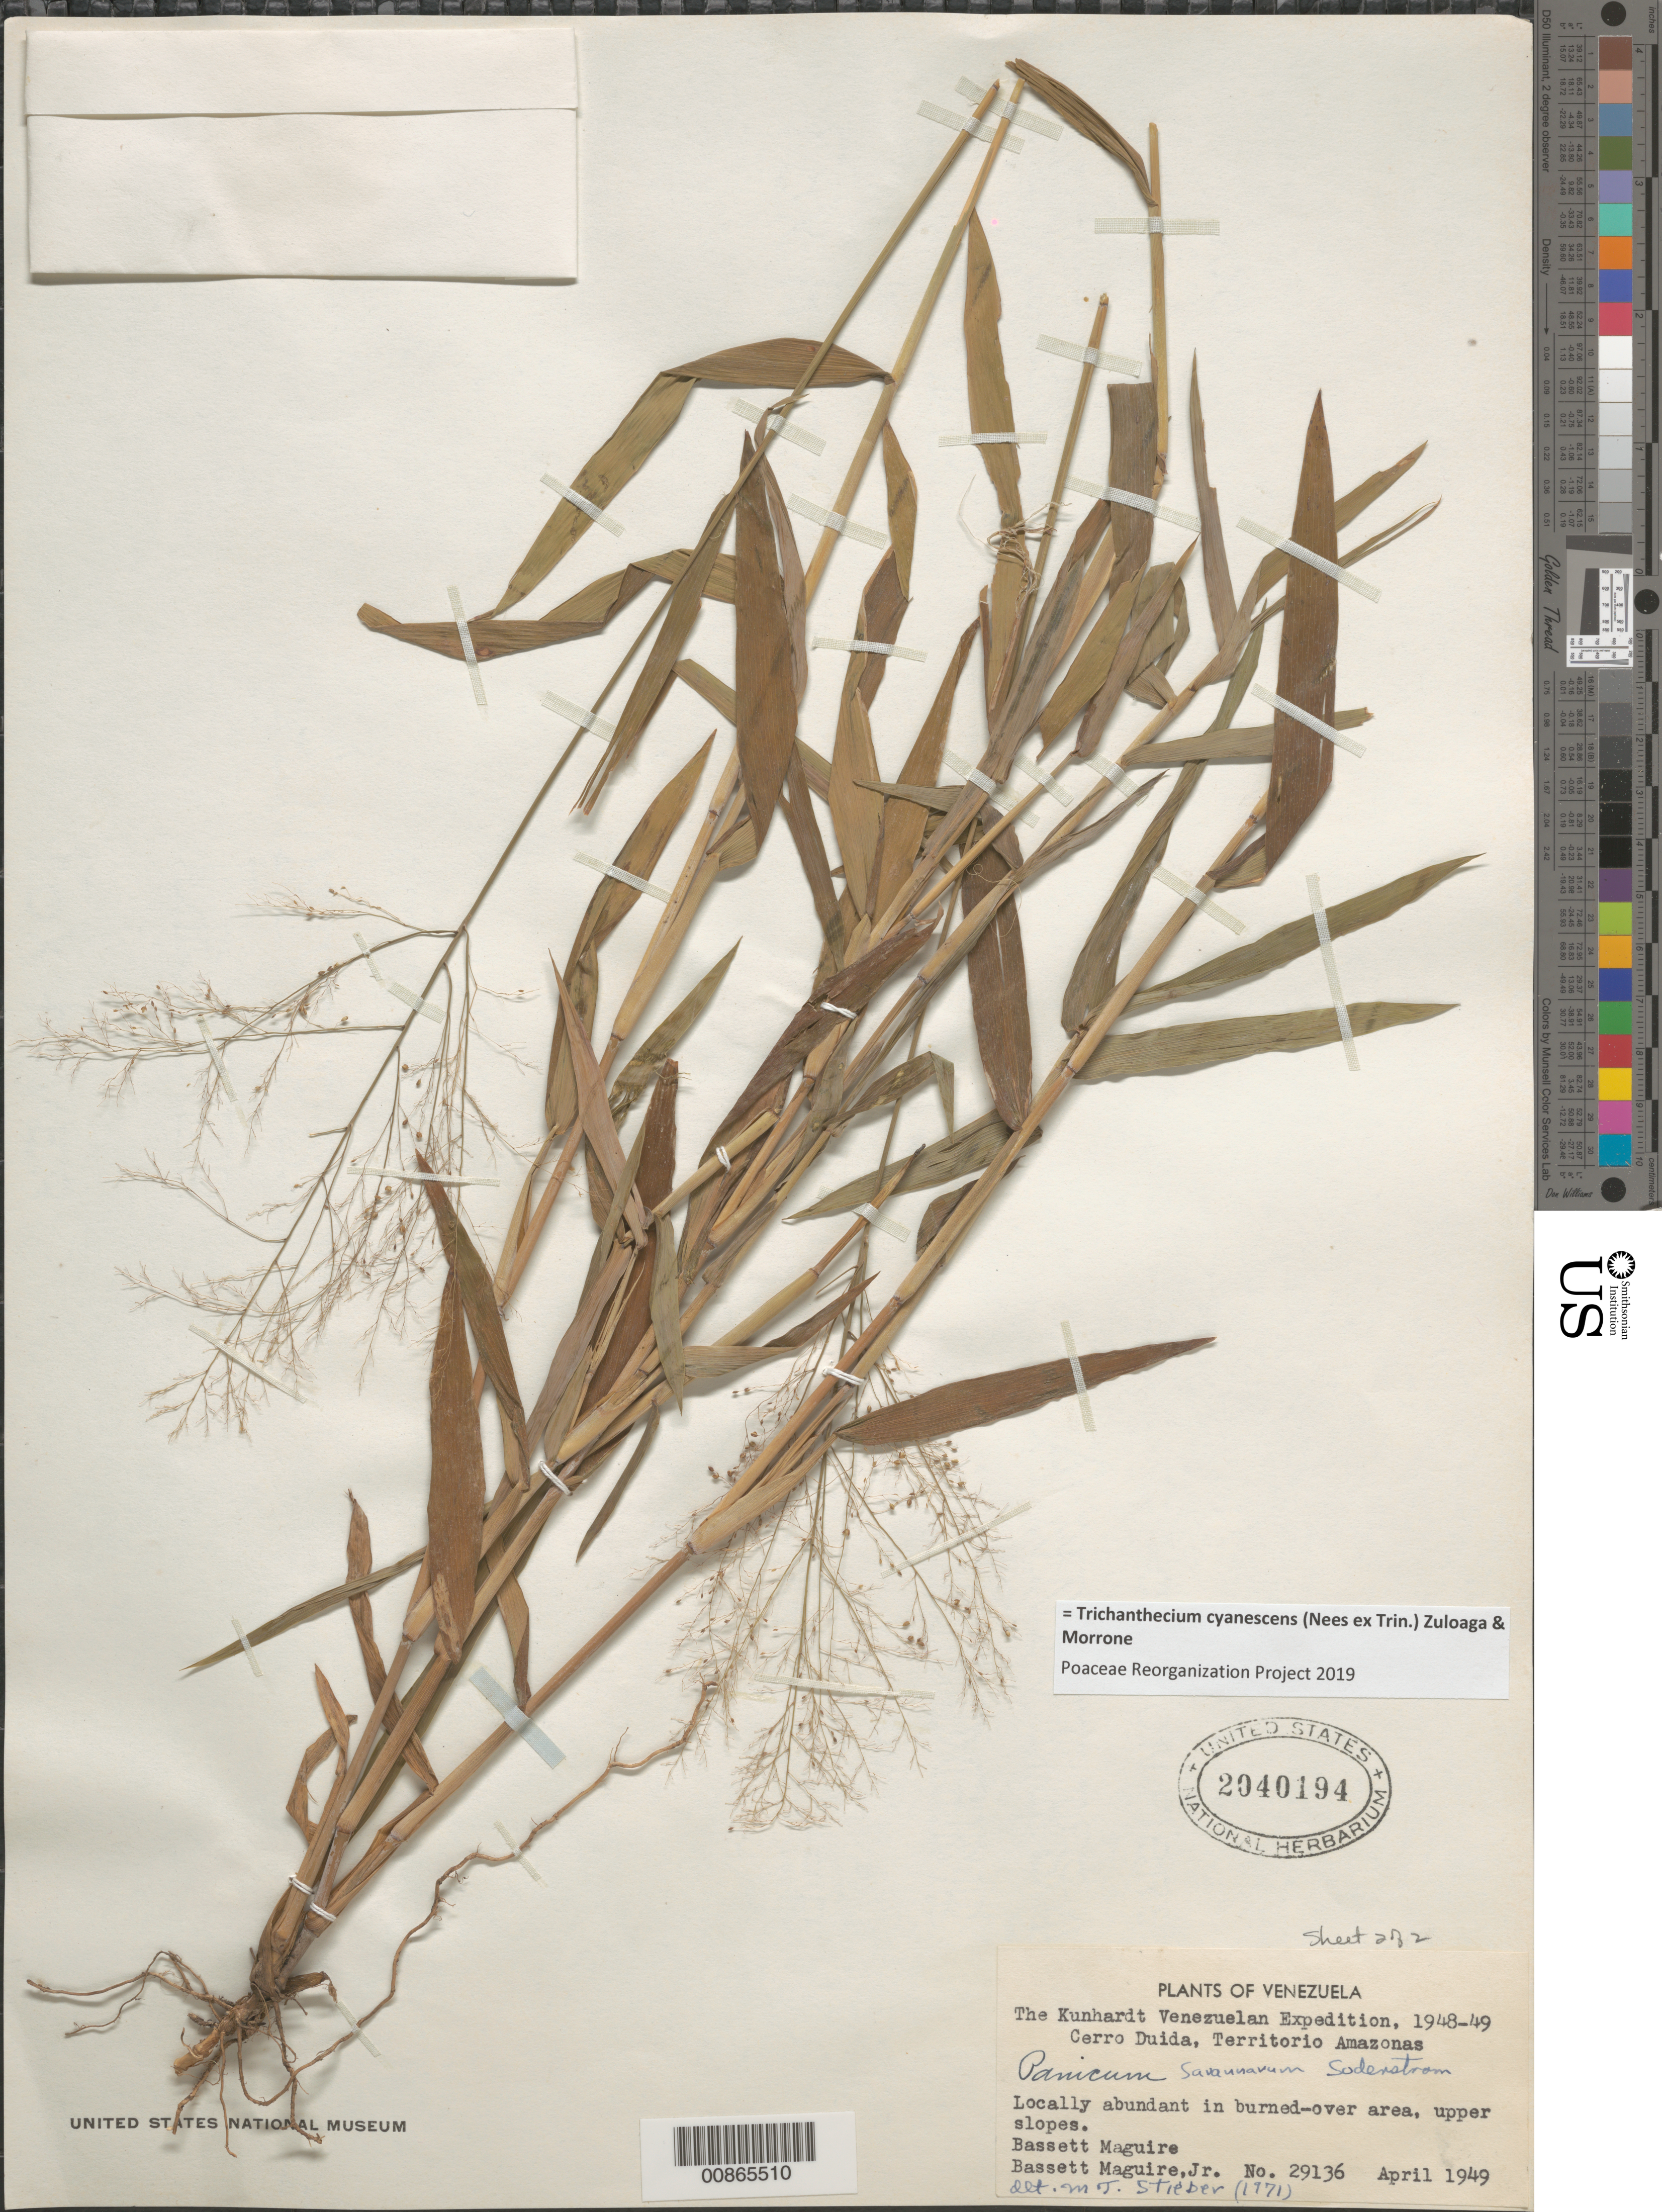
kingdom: Plantae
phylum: Tracheophyta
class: Liliopsida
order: Poales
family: Poaceae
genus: Trichanthecium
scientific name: Trichanthecium cyanescens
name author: (Nees ex Trin.) Zuloaga & Morrone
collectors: B. Maguire & B. Maguire Jr.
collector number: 29136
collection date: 1949-04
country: Venezuela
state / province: Amazonas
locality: The Kunhardt Venezuelan Expedition, 1948-49. Cerro Duida, Territorio Amazonas. Locally abundant in burned-over area, upper slopes.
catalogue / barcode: US 2040194